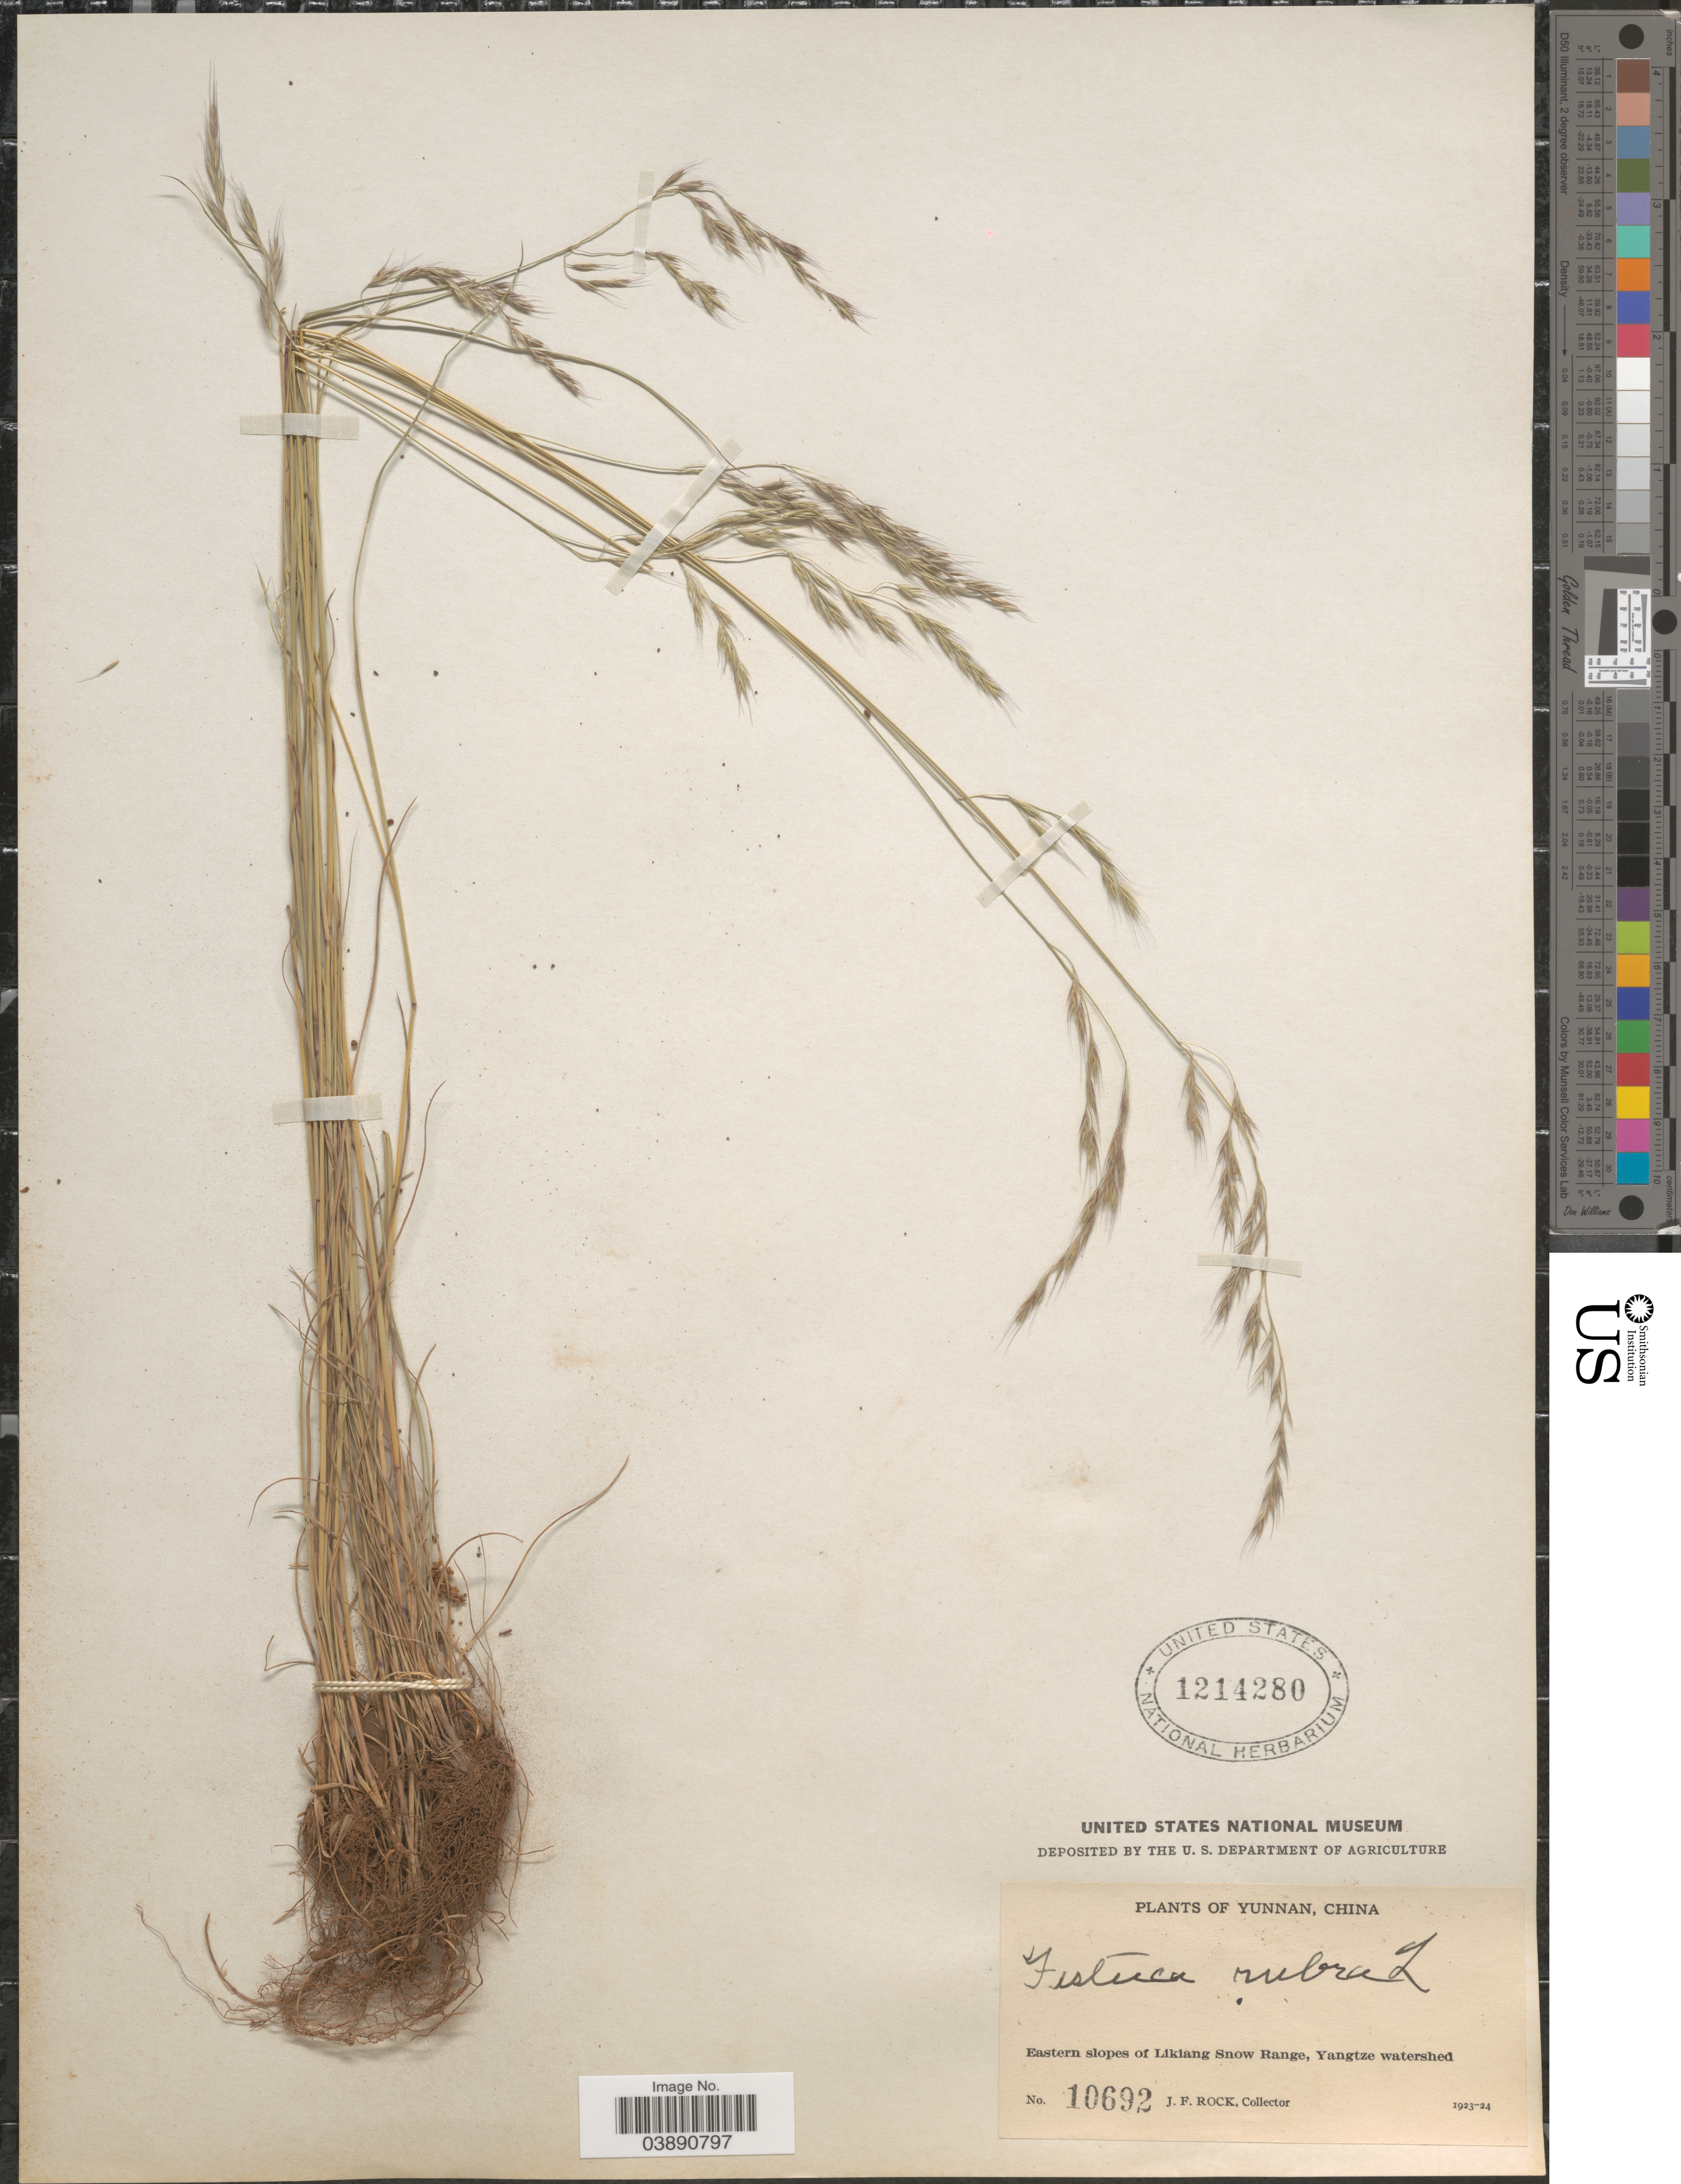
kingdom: Plantae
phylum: Tracheophyta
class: Liliopsida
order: Poales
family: Poaceae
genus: Festuca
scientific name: Festuca forrestii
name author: St.-Yves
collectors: J. Rock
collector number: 10692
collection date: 1923/1924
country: China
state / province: Yunnan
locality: Eastern slopes of Likiang Snow Range, Yangtze watershed.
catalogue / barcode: US 1214280